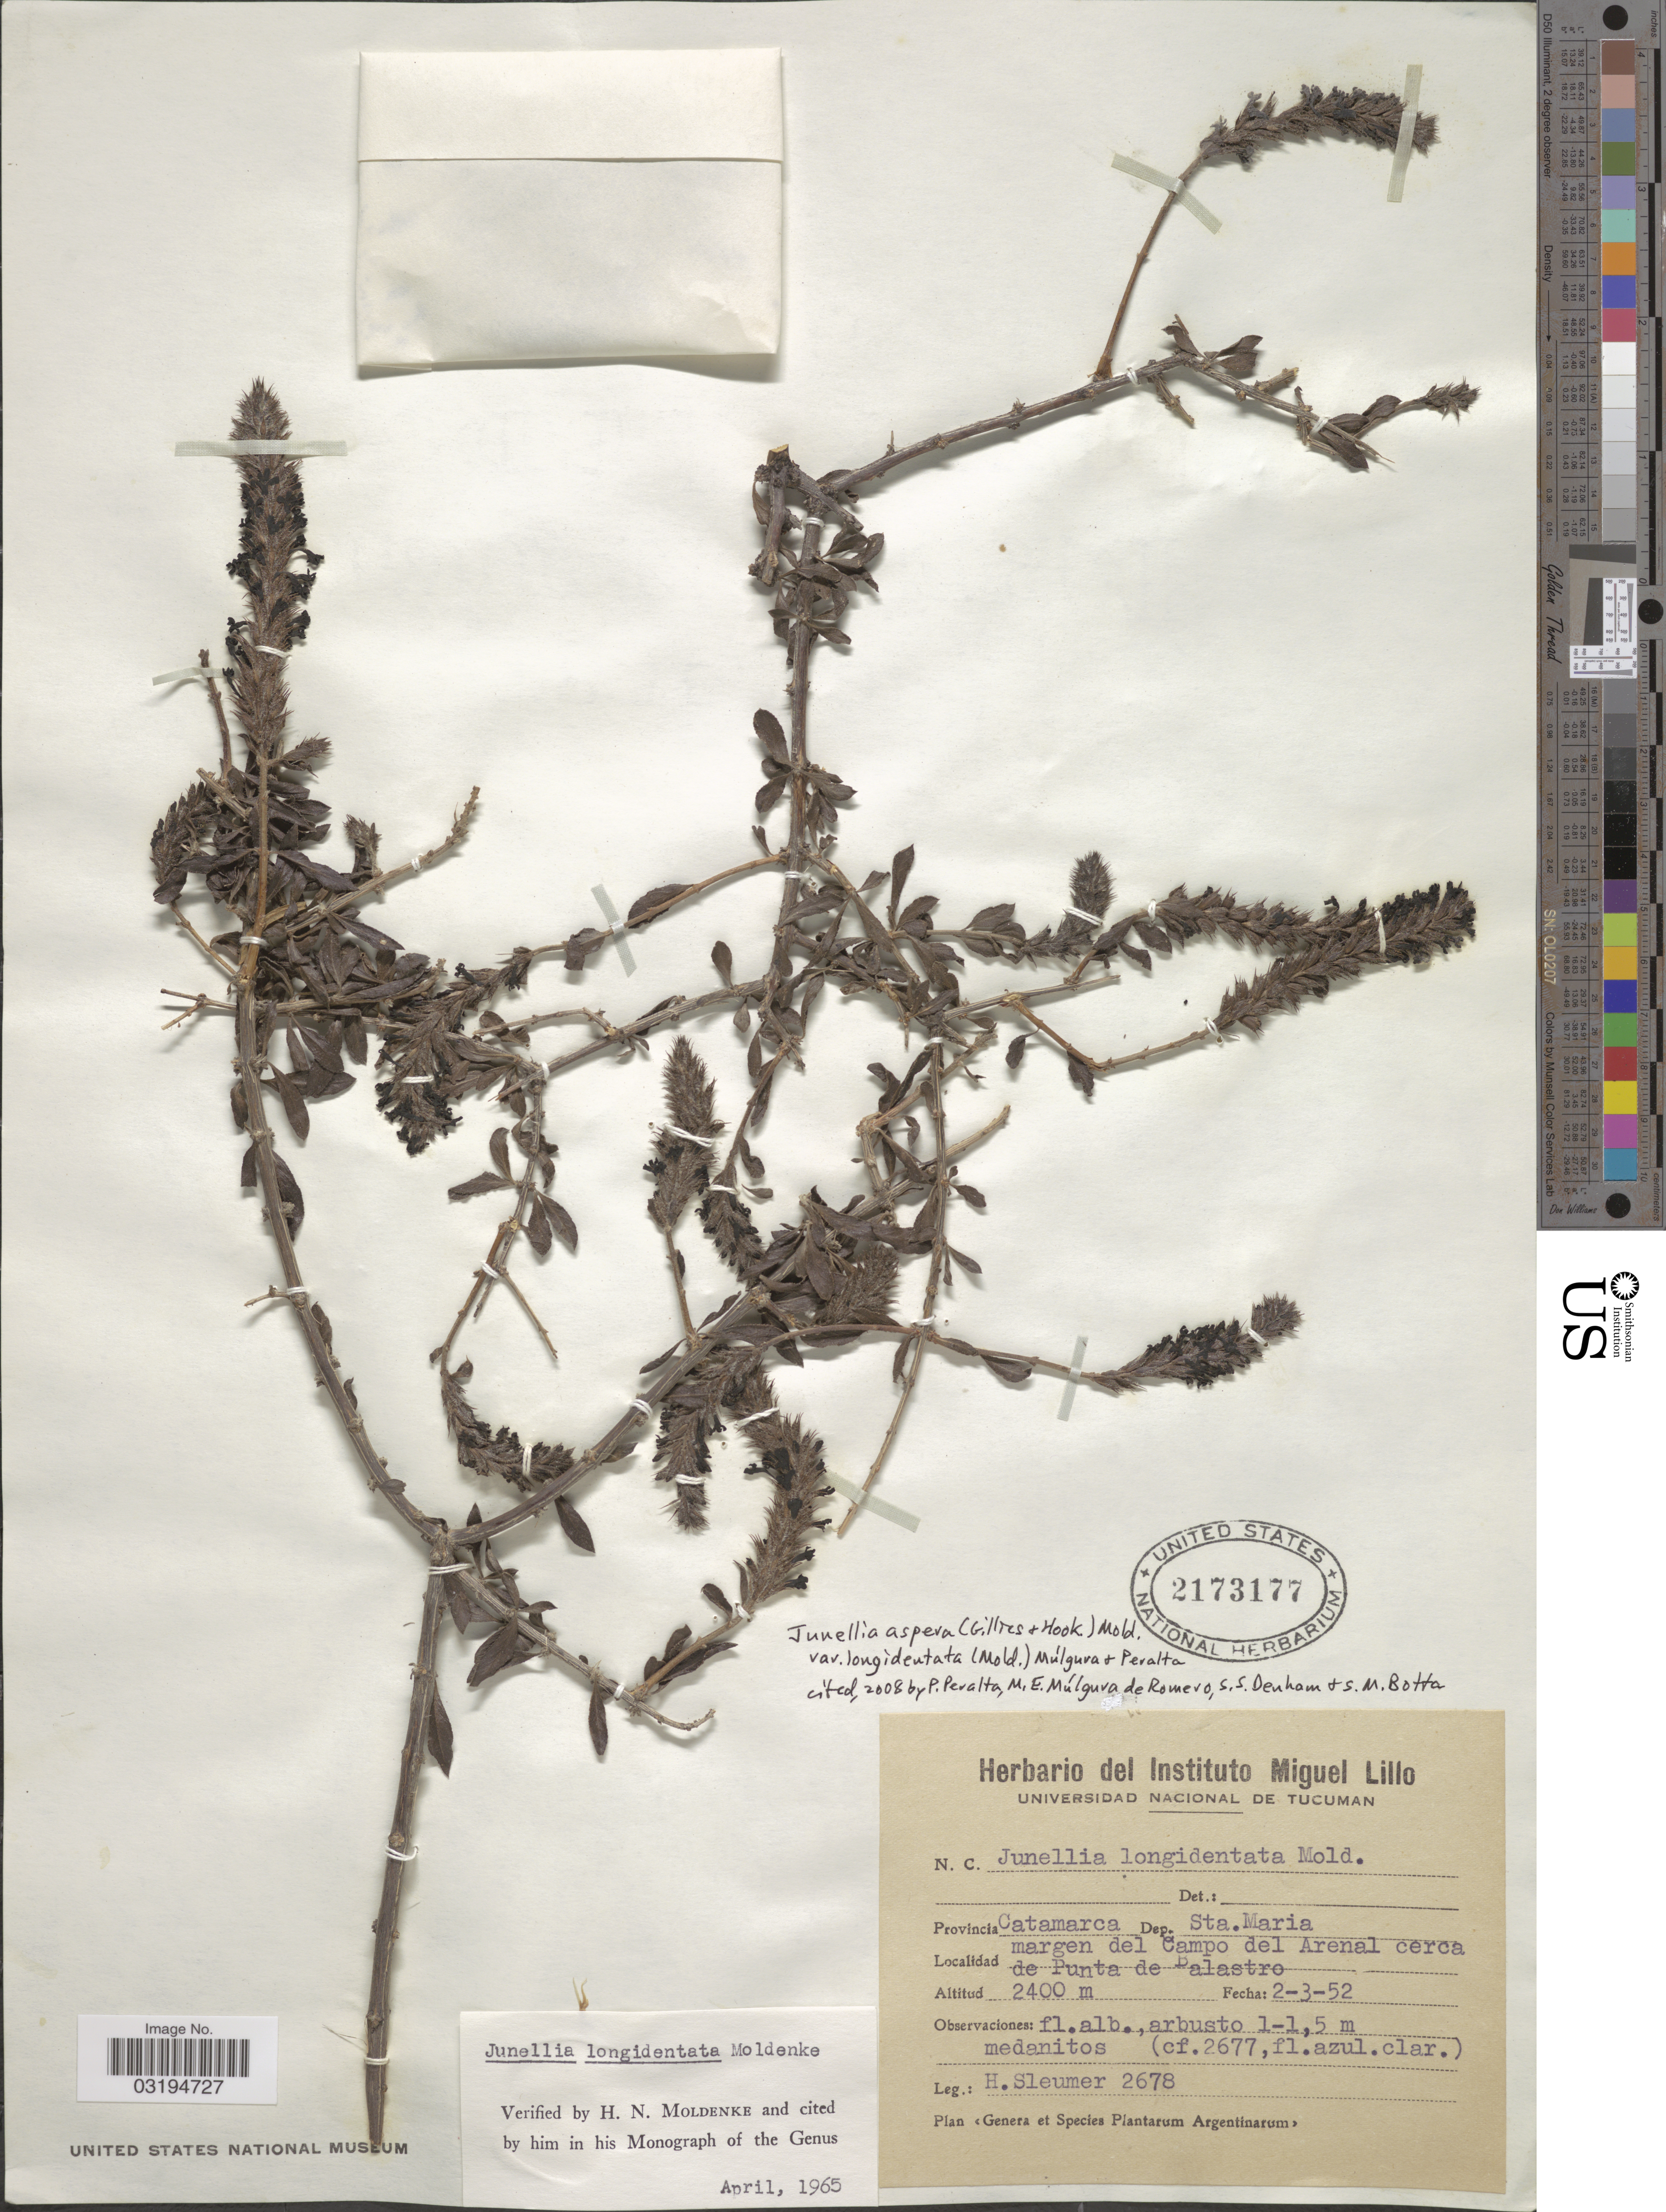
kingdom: Plantae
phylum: Tracheophyta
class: Magnoliopsida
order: Lamiales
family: Verbenaceae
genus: Junellia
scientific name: Junellia aspera var. longidentata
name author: (Moldenke) Mulgura & P. Peralta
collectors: H. O. Sleumer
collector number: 2678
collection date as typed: Transcribed d/m/y: 2/3/52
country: Argentina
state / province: Catamarca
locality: Dep. Sta. Maria. Margen del Campo del Arenal cerca de Punta de Balastro.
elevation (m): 2400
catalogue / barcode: US 2173177